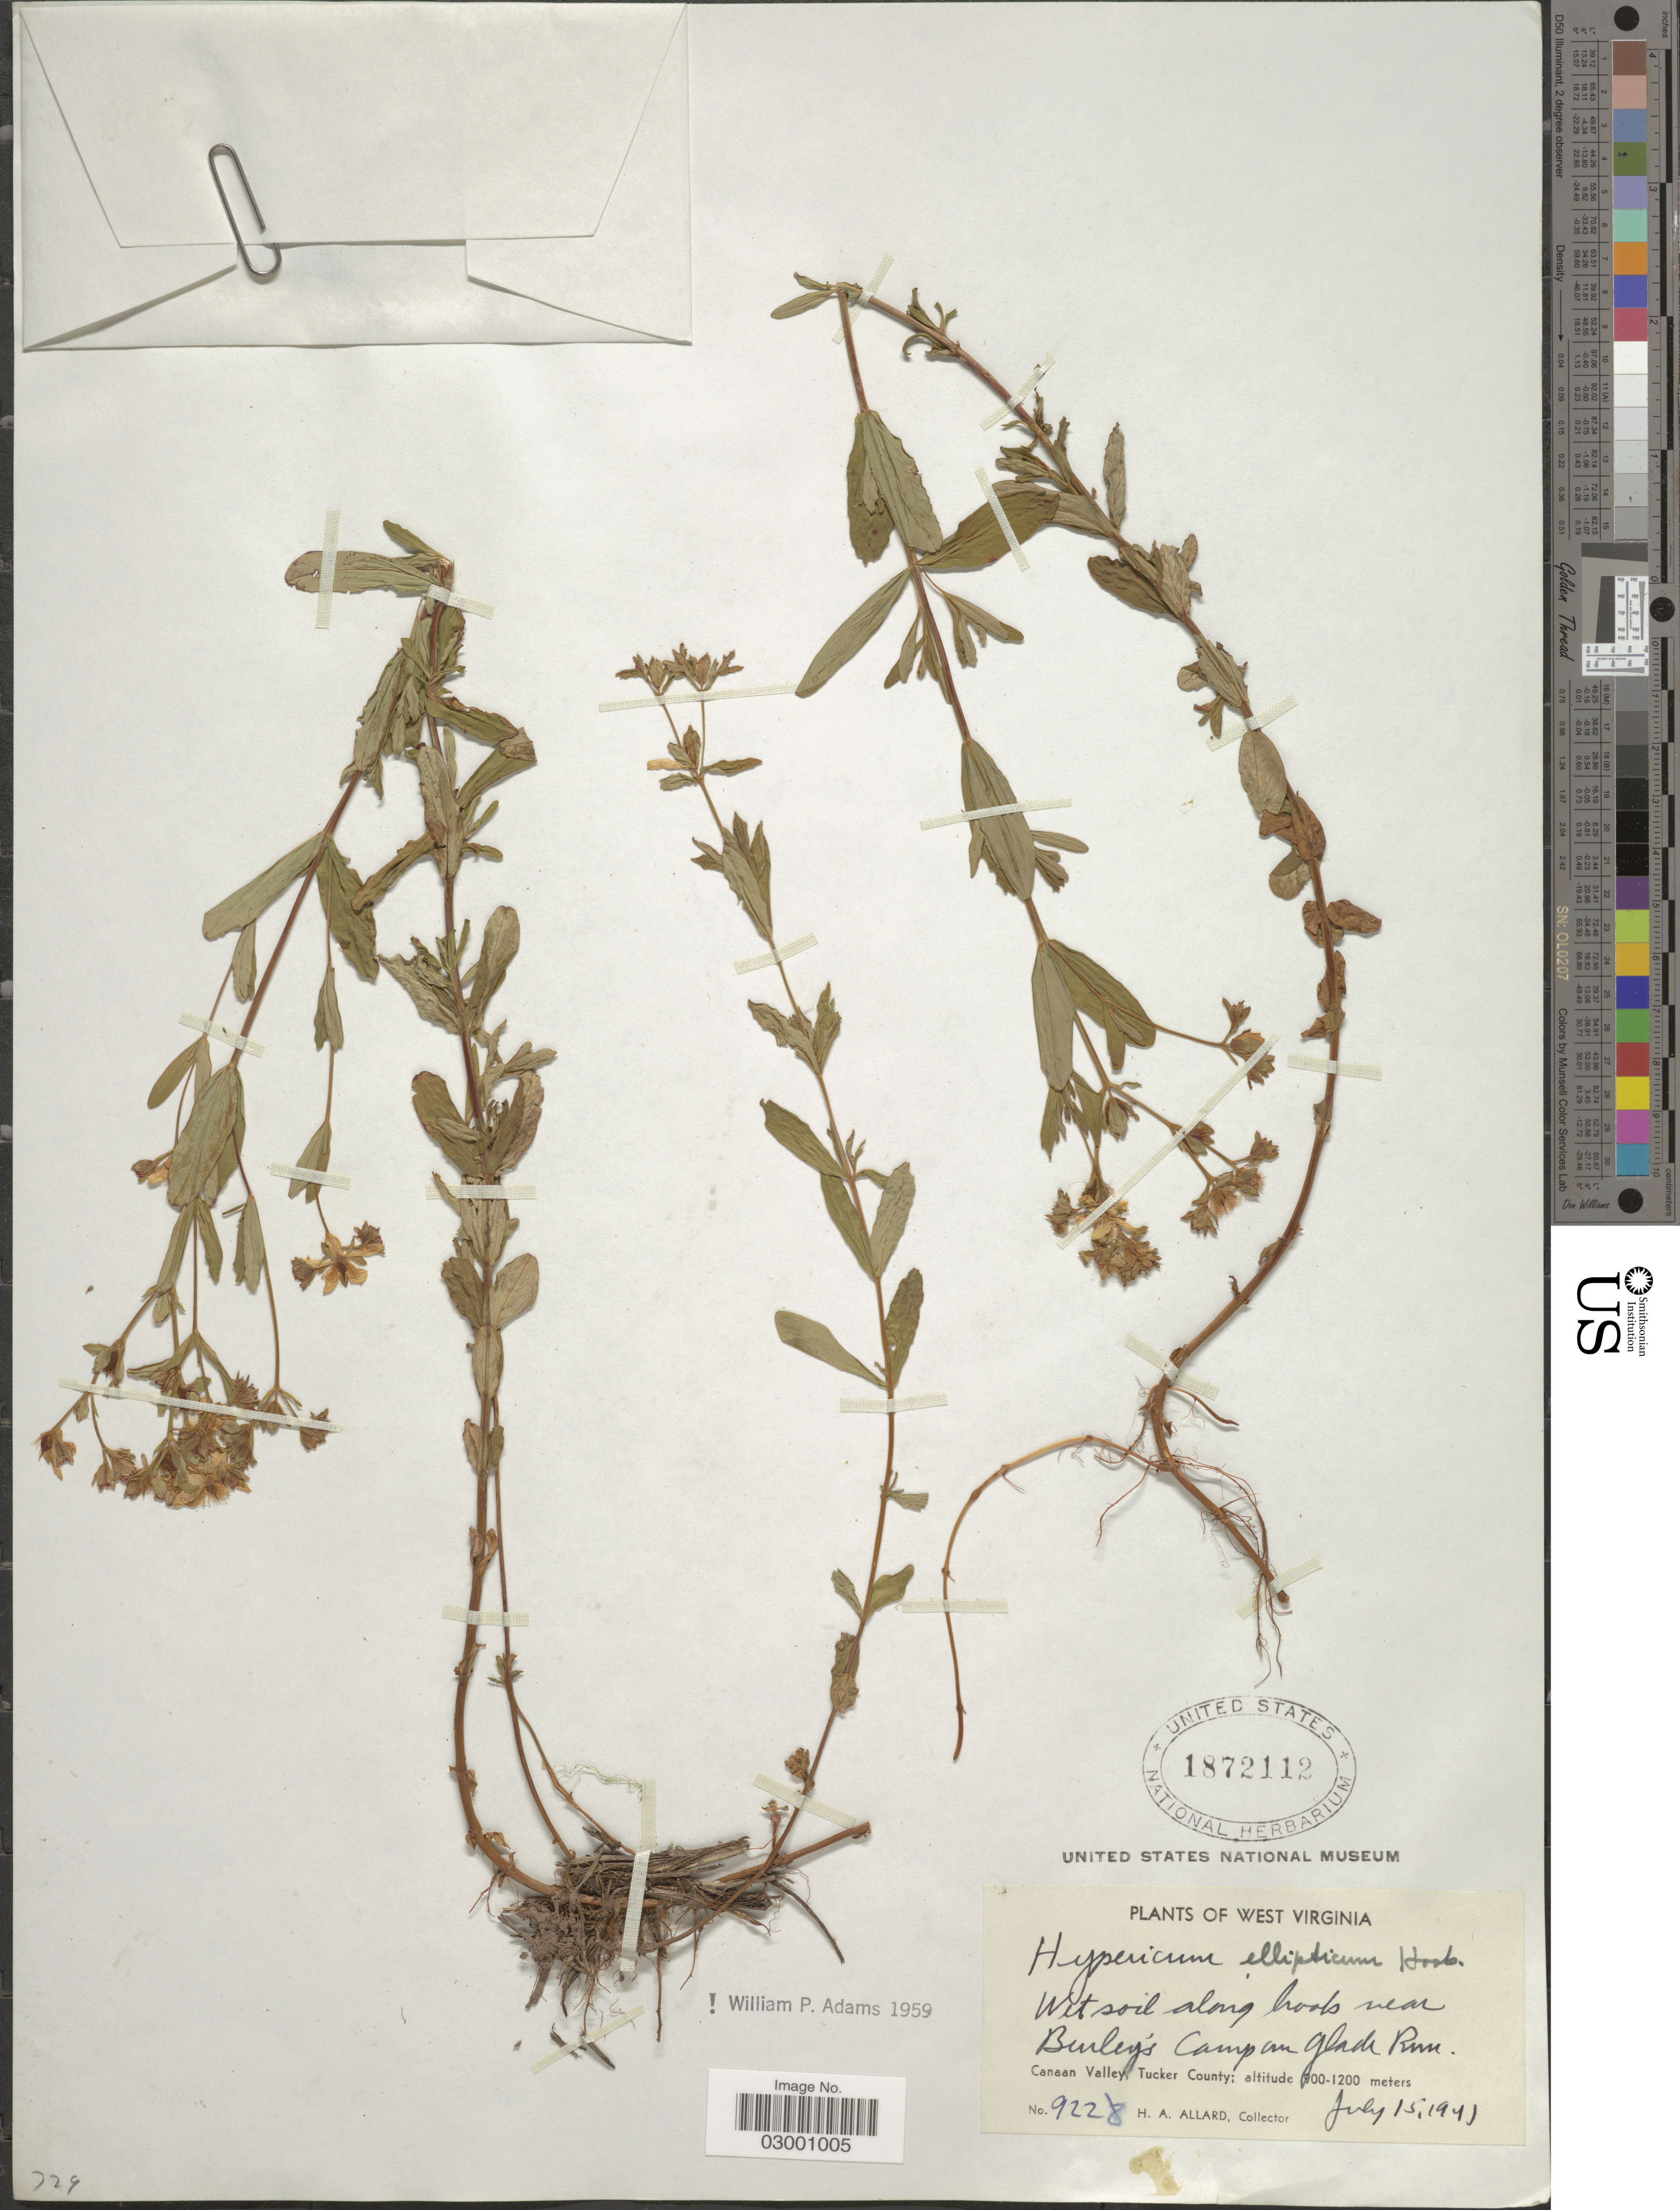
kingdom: Plantae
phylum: Tracheophyta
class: Magnoliopsida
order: Malpighiales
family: Hypericaceae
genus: Hypericum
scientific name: Hypericum ellipticum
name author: Hook.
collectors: H. A. Allard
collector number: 9228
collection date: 1941-07-15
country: United States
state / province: West Virginia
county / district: Tucker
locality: Near Burley's Camp on Glade Run. Canaan Valley, Tucker County.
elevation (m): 900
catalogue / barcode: US 1872112